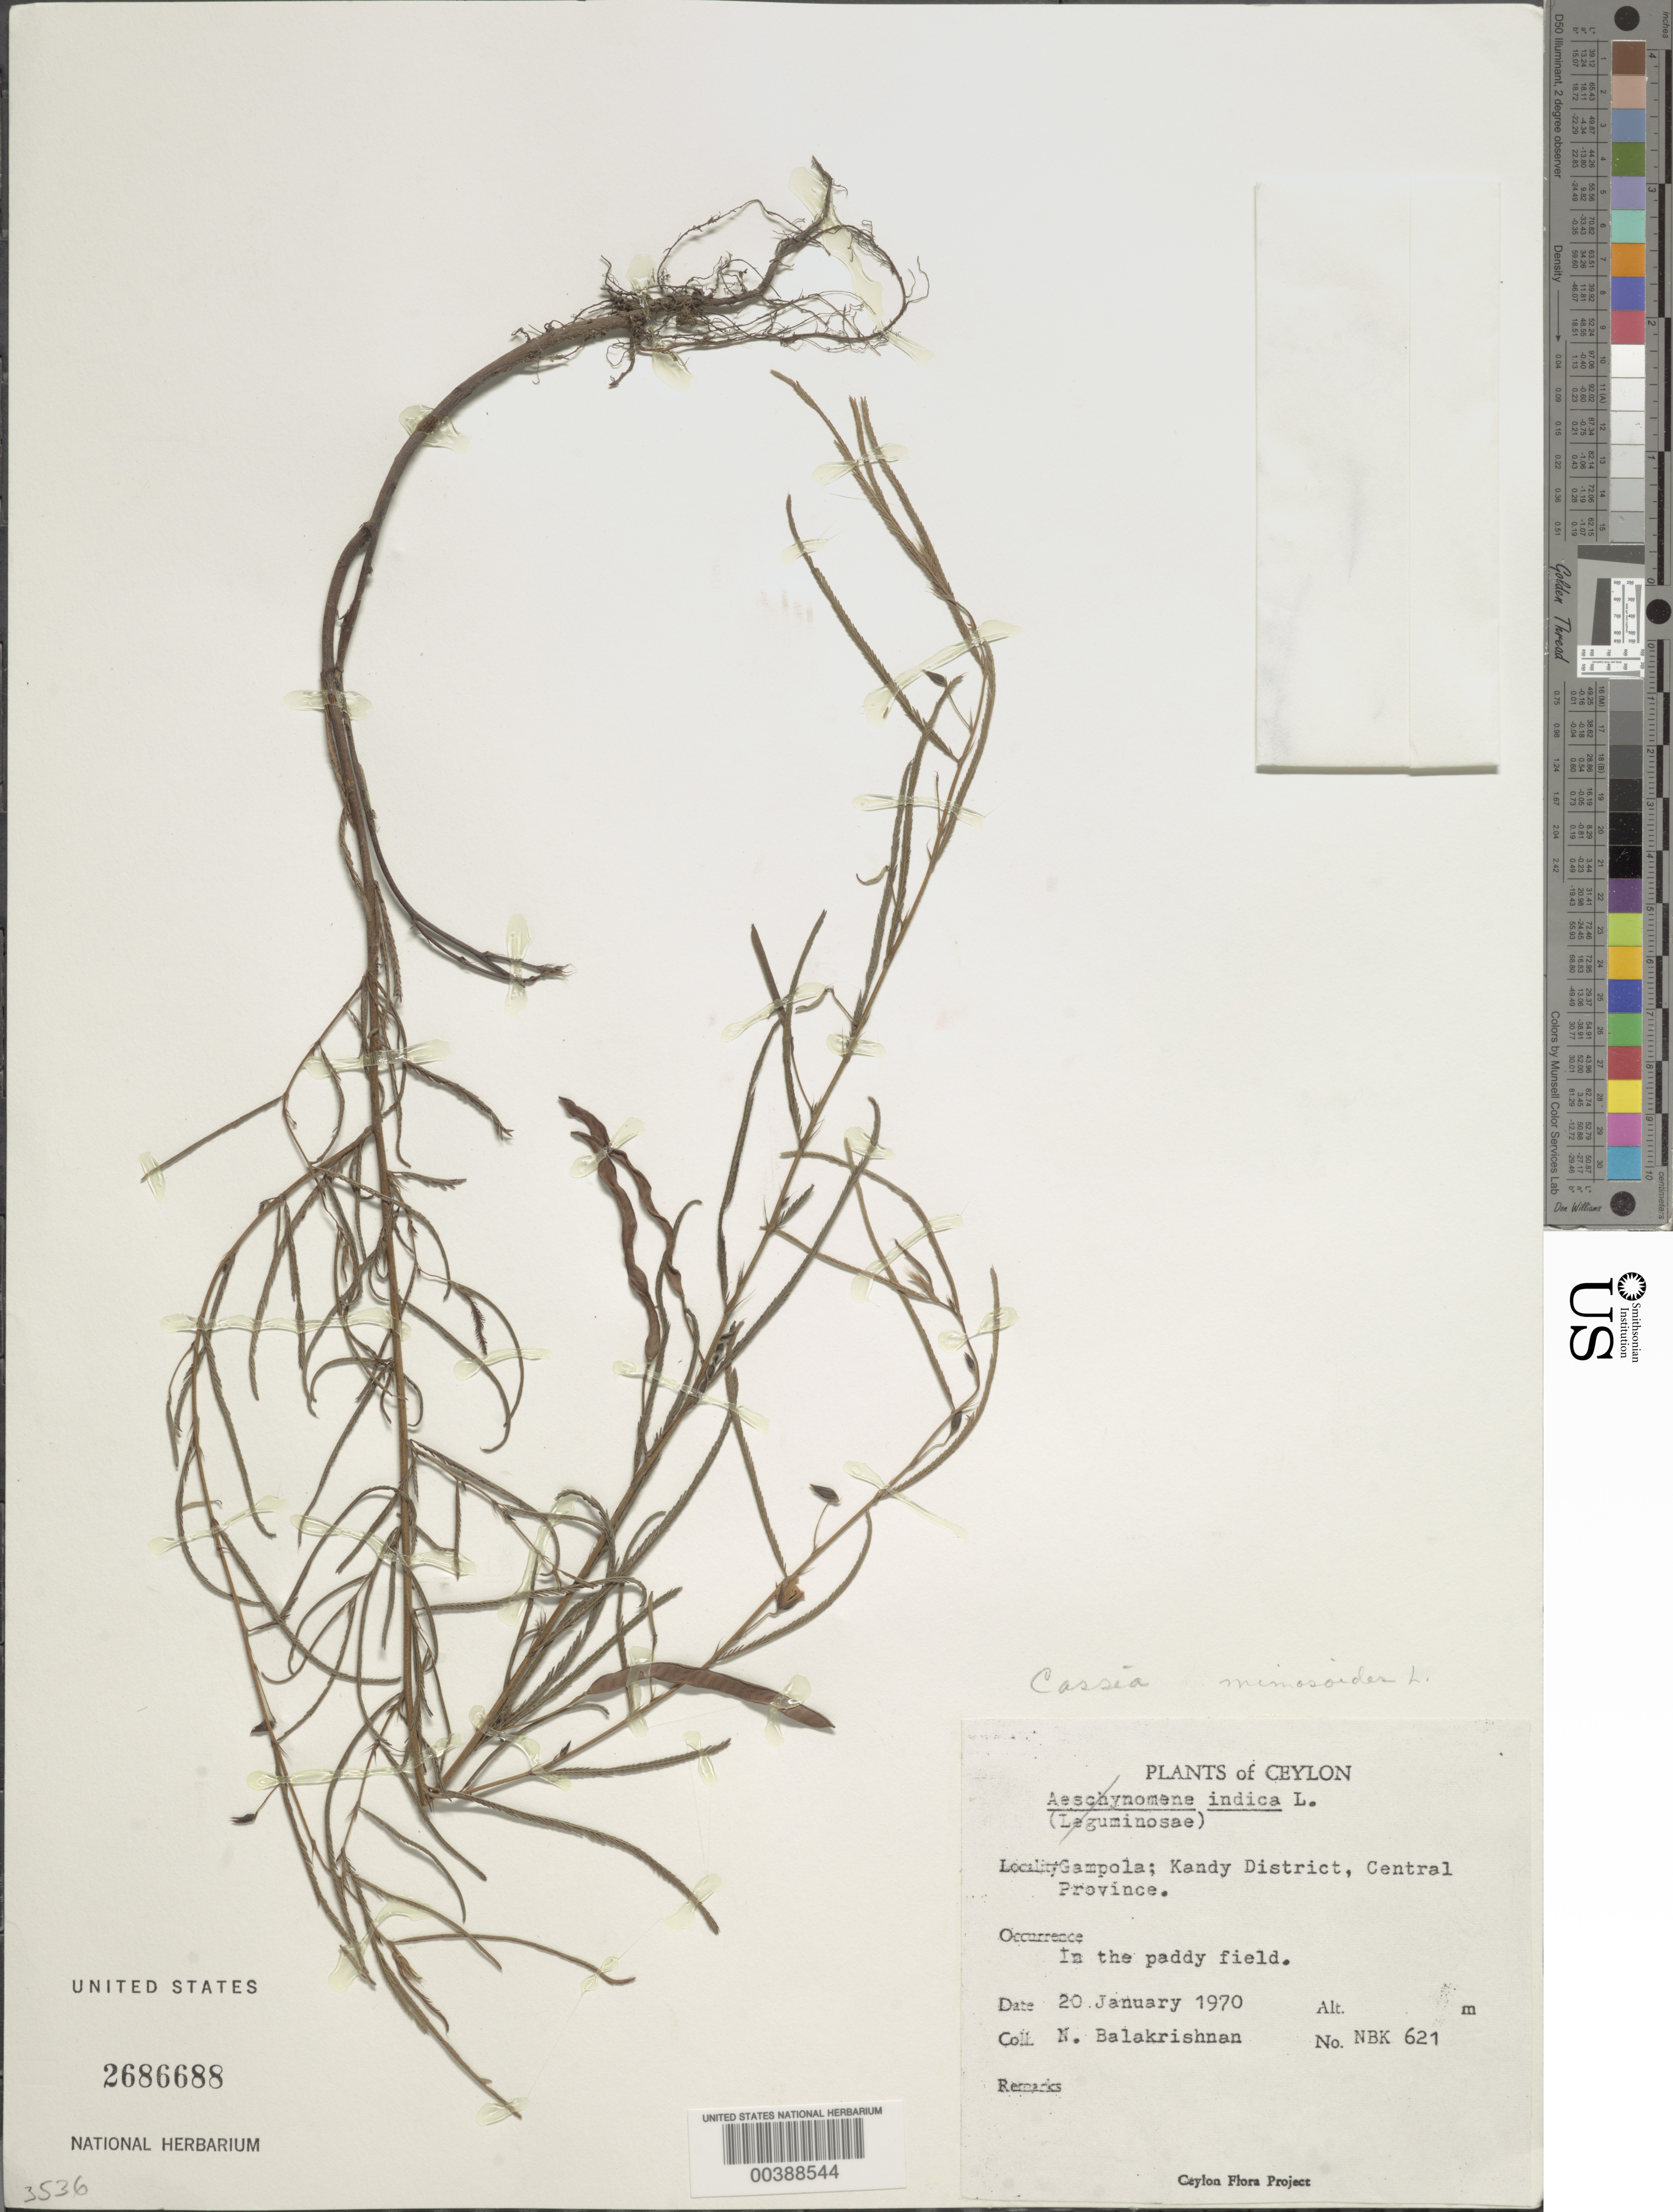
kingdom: Plantae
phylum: Tracheophyta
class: Magnoliopsida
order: Fabales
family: Fabaceae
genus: Chamaecrista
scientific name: Chamaecrista mimosoides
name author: (L.) Greene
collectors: N. Balakrishnan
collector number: Nbk 621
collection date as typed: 20 Jan 1970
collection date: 1970-01-20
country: Sri Lanka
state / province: Central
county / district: Kandy Dist.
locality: Gampola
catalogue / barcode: US 2686688